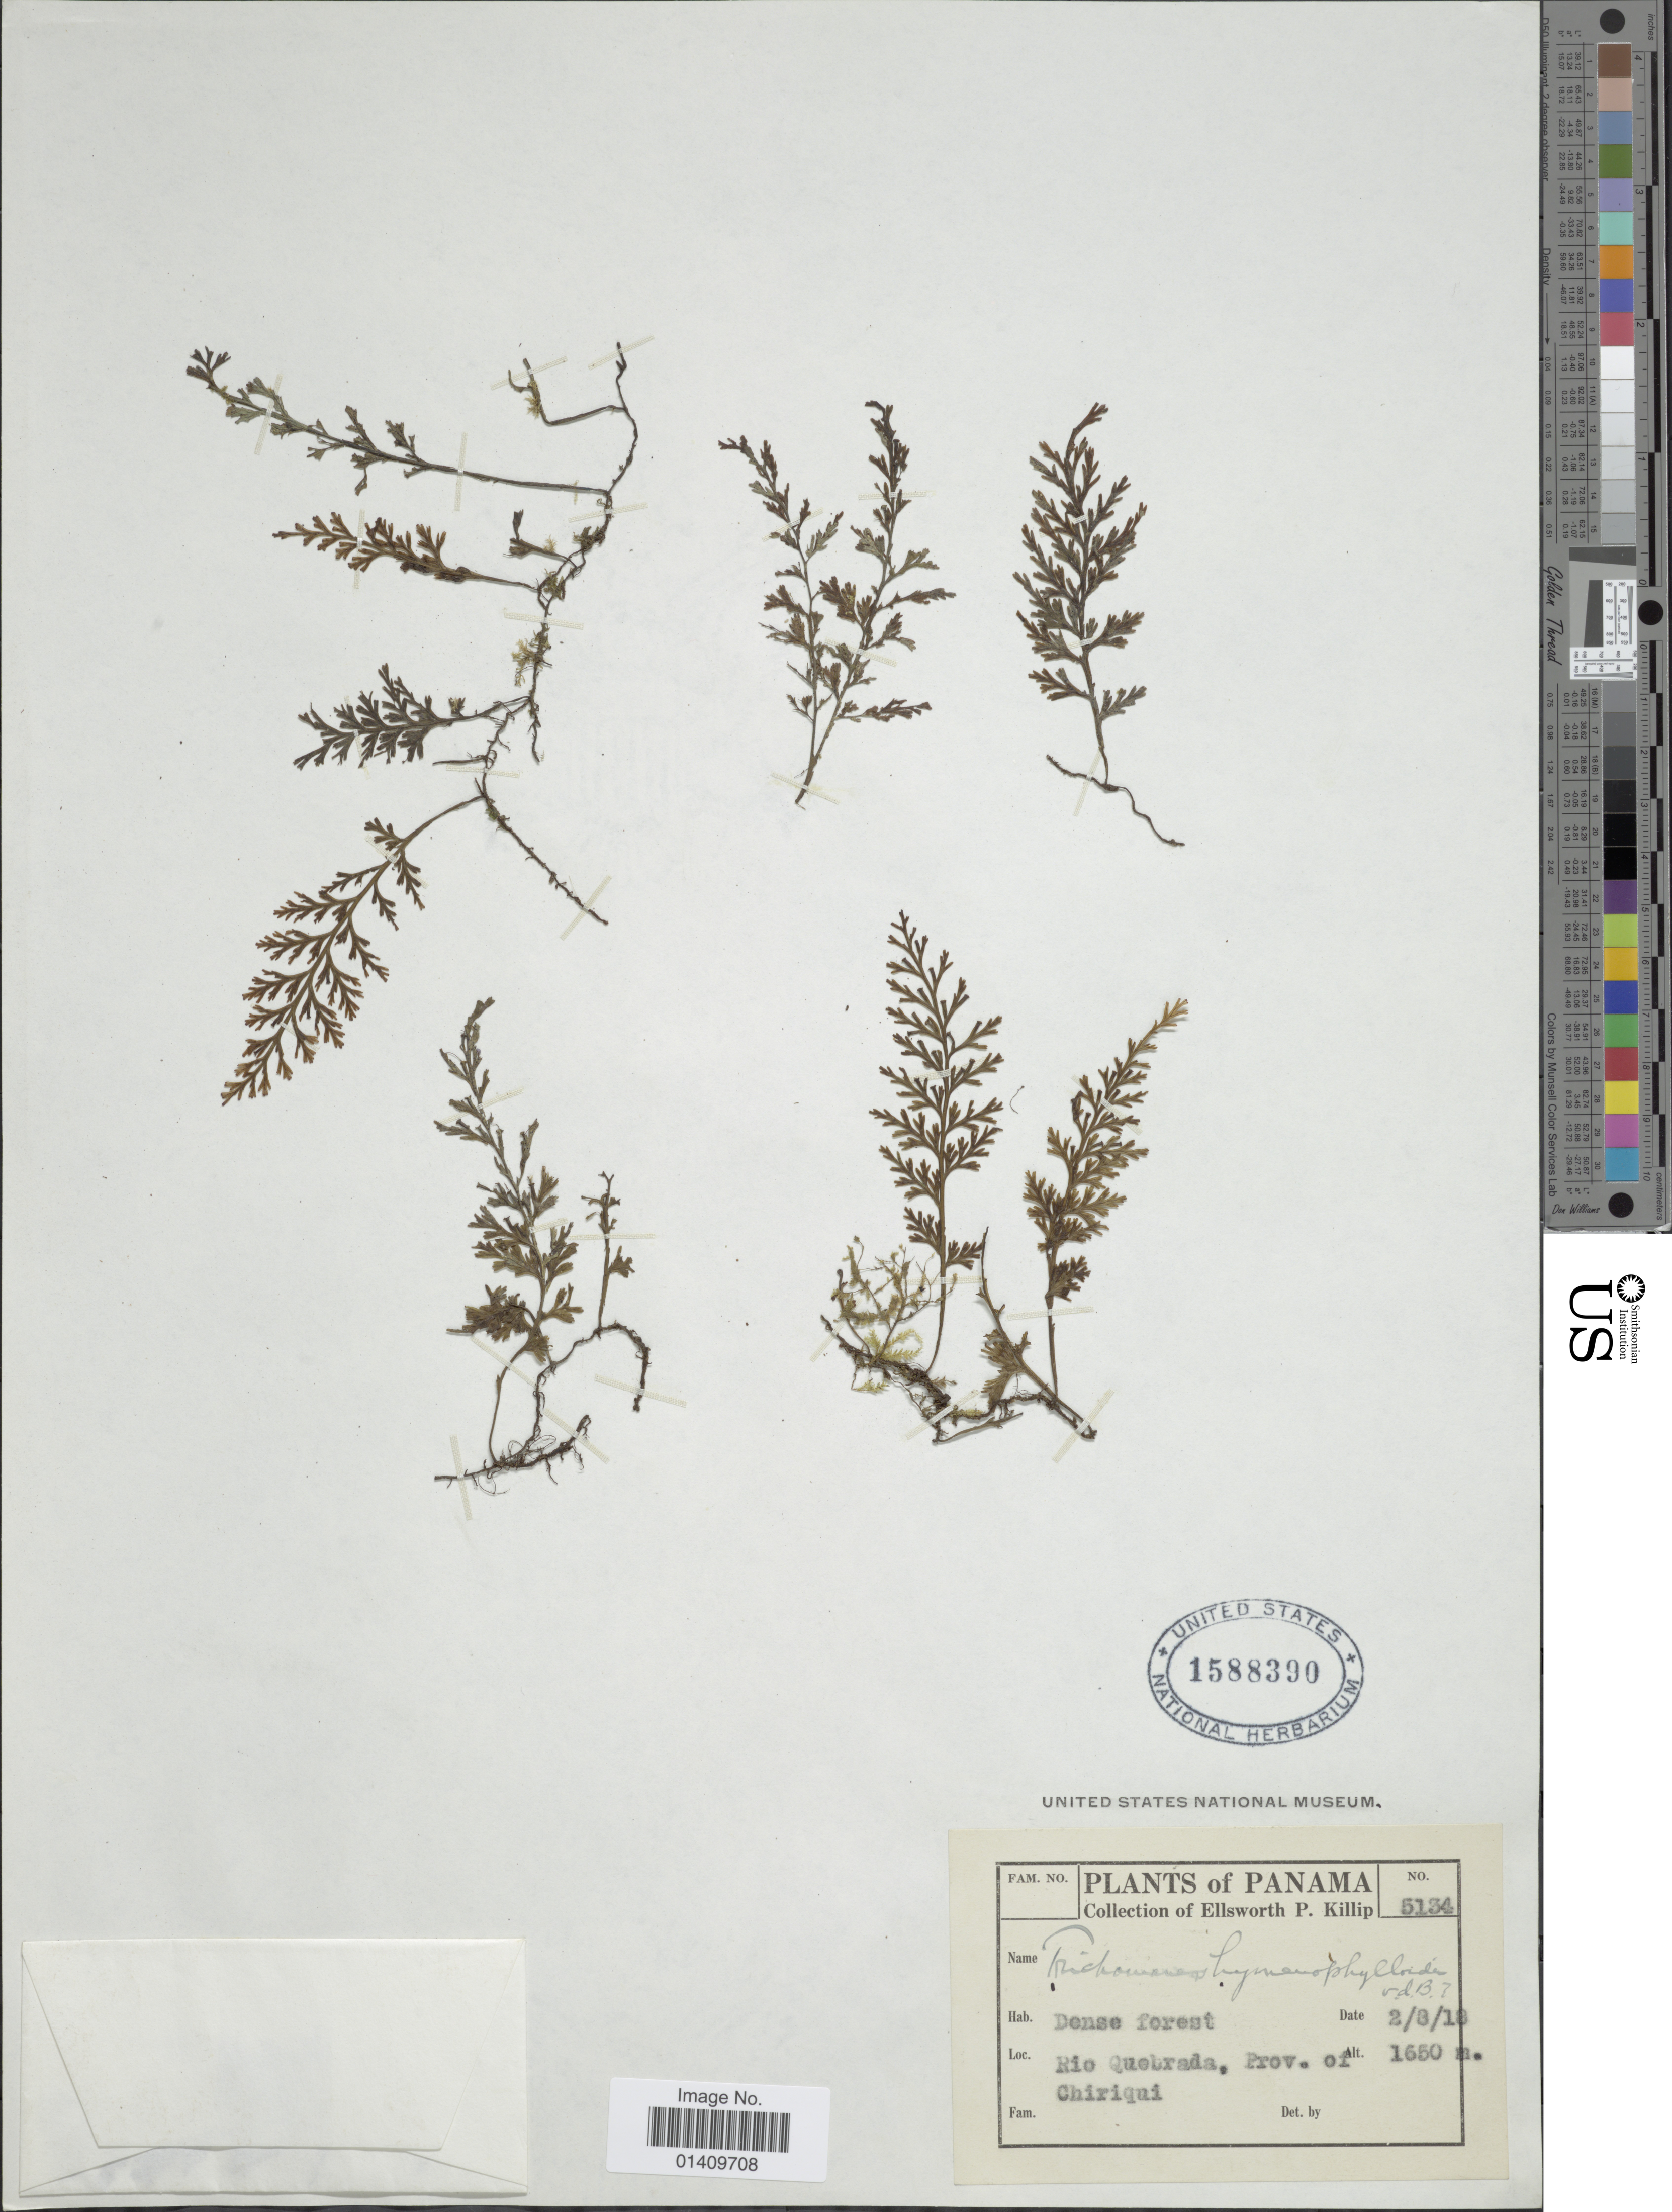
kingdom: Plantae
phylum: Tracheophyta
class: Polypodiopsida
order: Hymenophyllales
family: Hymenophyllaceae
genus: Polyphlebium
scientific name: Polyphlebium diaphanum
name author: (Kunth) Ebihara & Dubuisson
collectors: E. P. Killip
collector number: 5134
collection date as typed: Transcribed d/m/y: 2/8/18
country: Panama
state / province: Chiriqui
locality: Rio Quebrada prov. of Chiriqui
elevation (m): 1650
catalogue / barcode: US 1588390